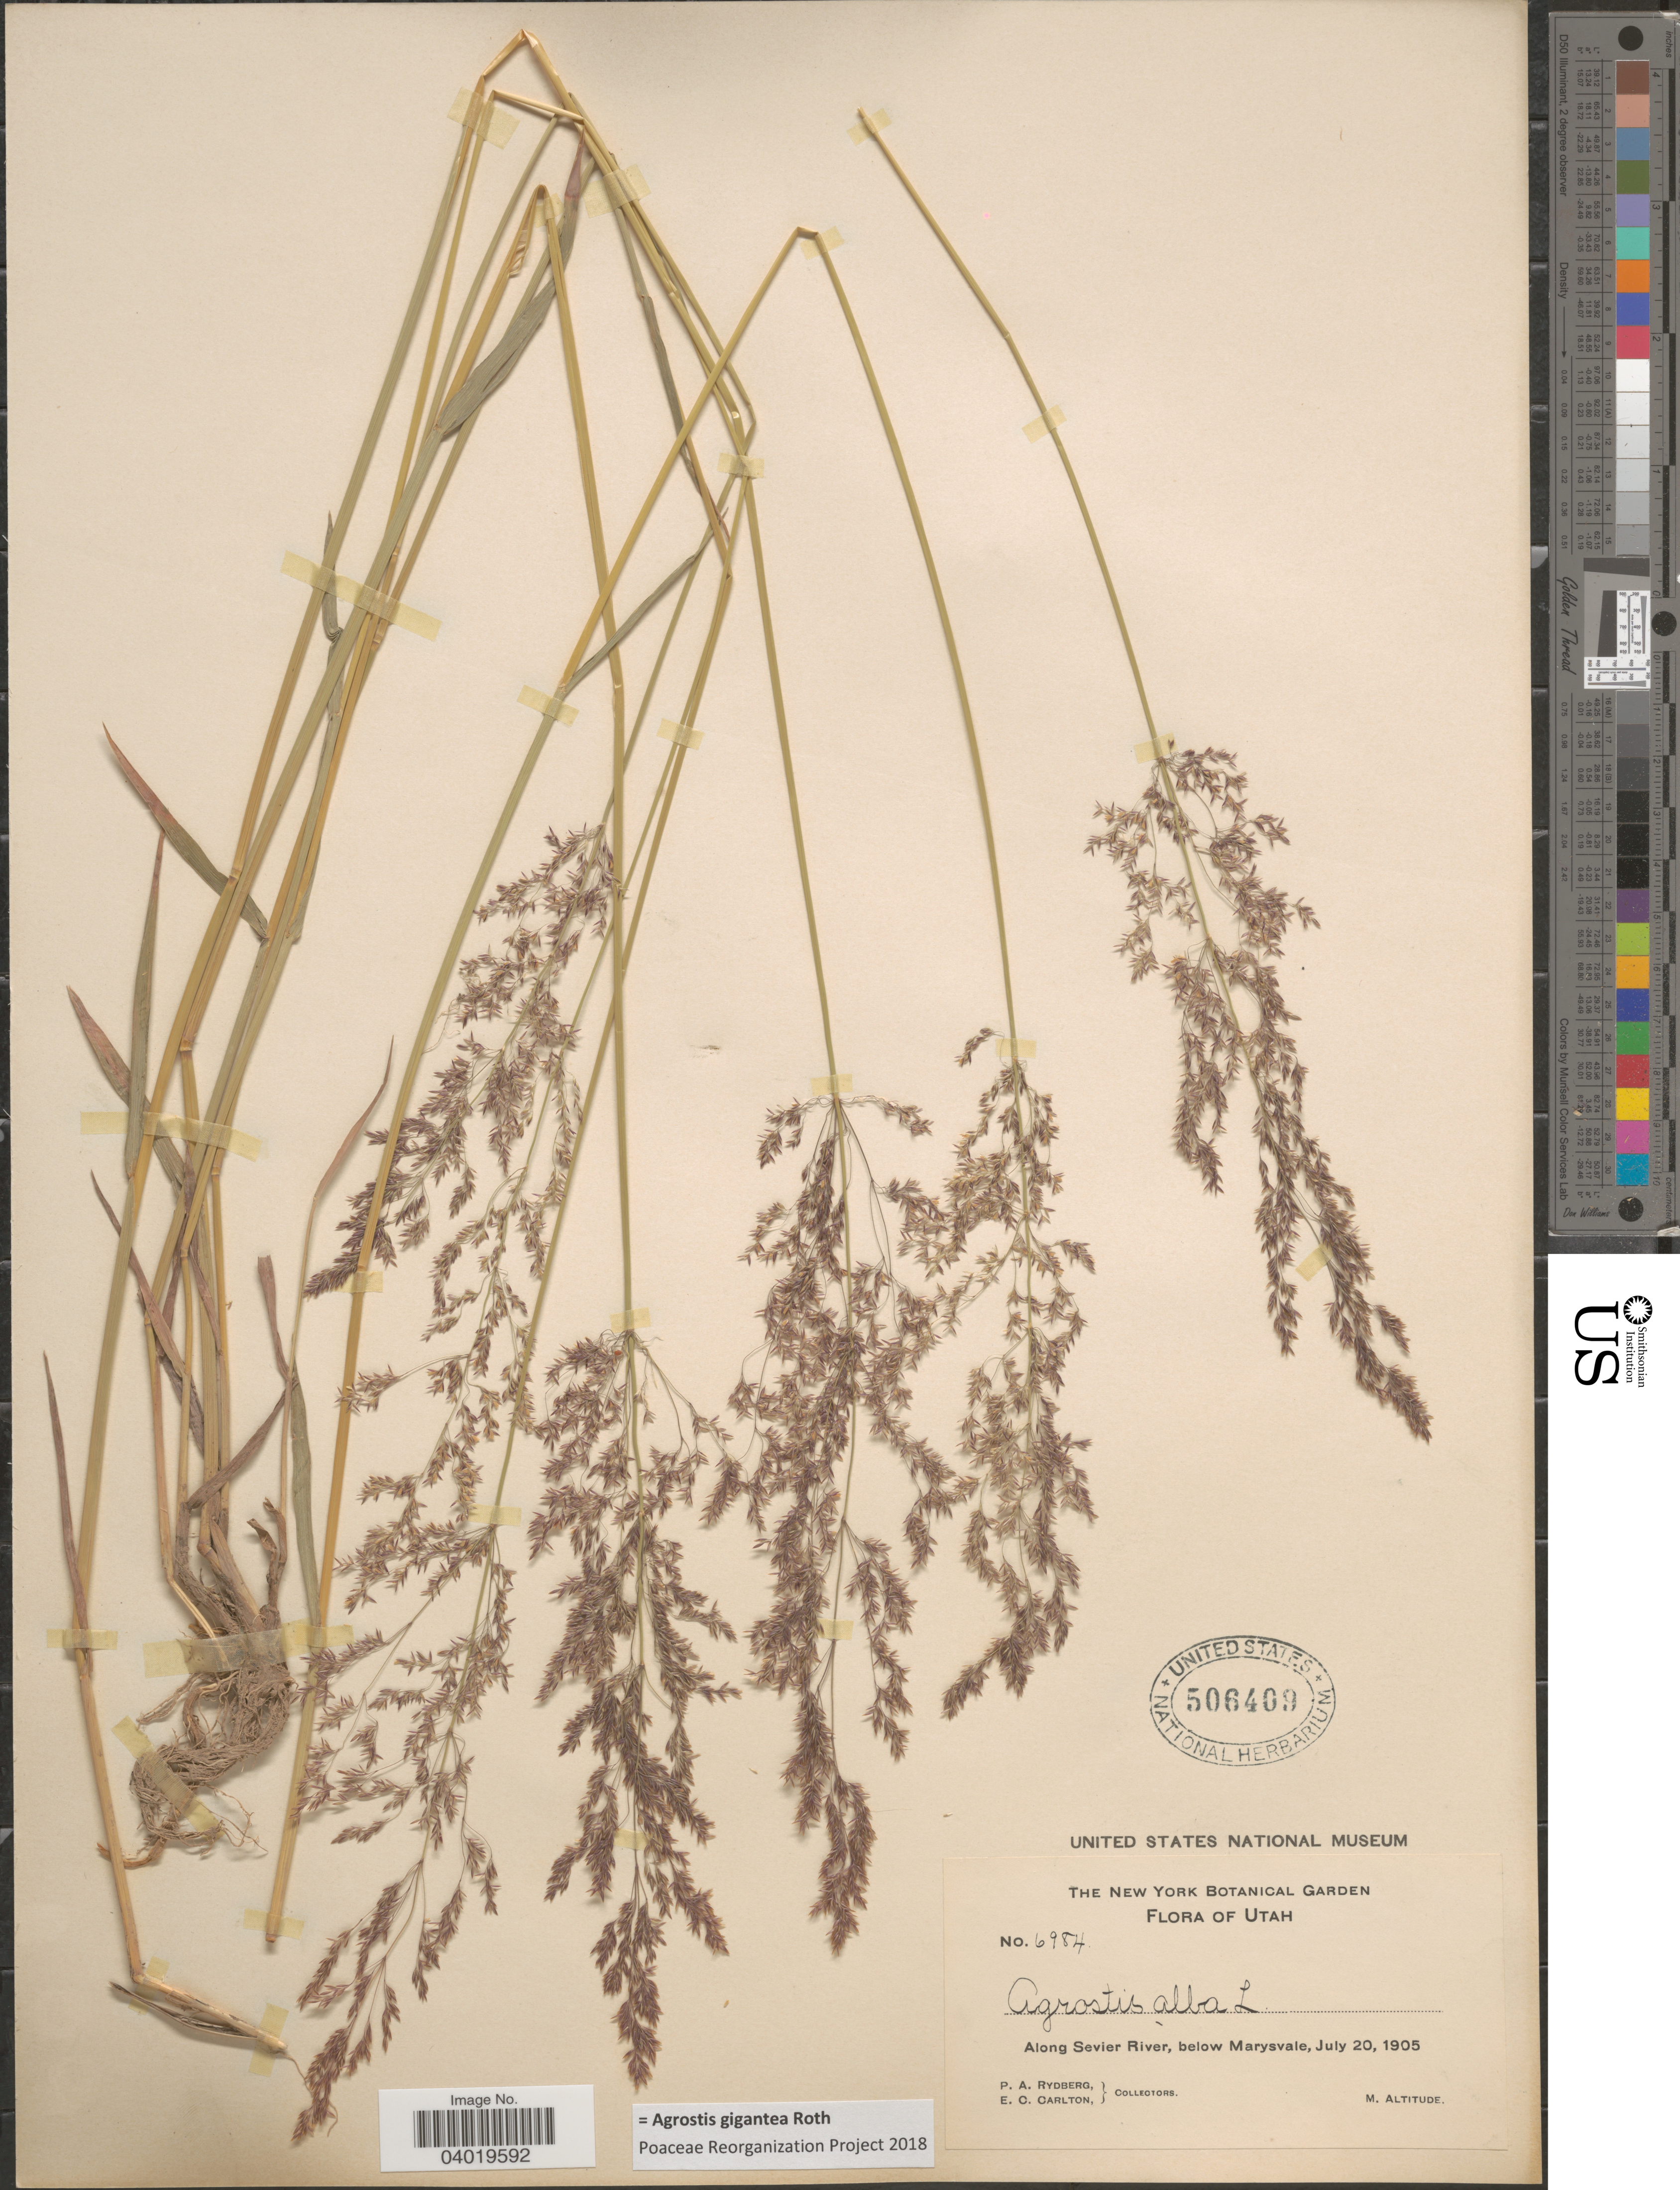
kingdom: Plantae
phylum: Tracheophyta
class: Liliopsida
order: Poales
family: Poaceae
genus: Agrostis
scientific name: Agrostis gigantea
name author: Roth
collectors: P. A. Rydberg & E. Carlton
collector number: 6984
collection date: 1905-07-20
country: United States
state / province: Utah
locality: Along Sevier River, below Marysvale.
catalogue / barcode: US 506409